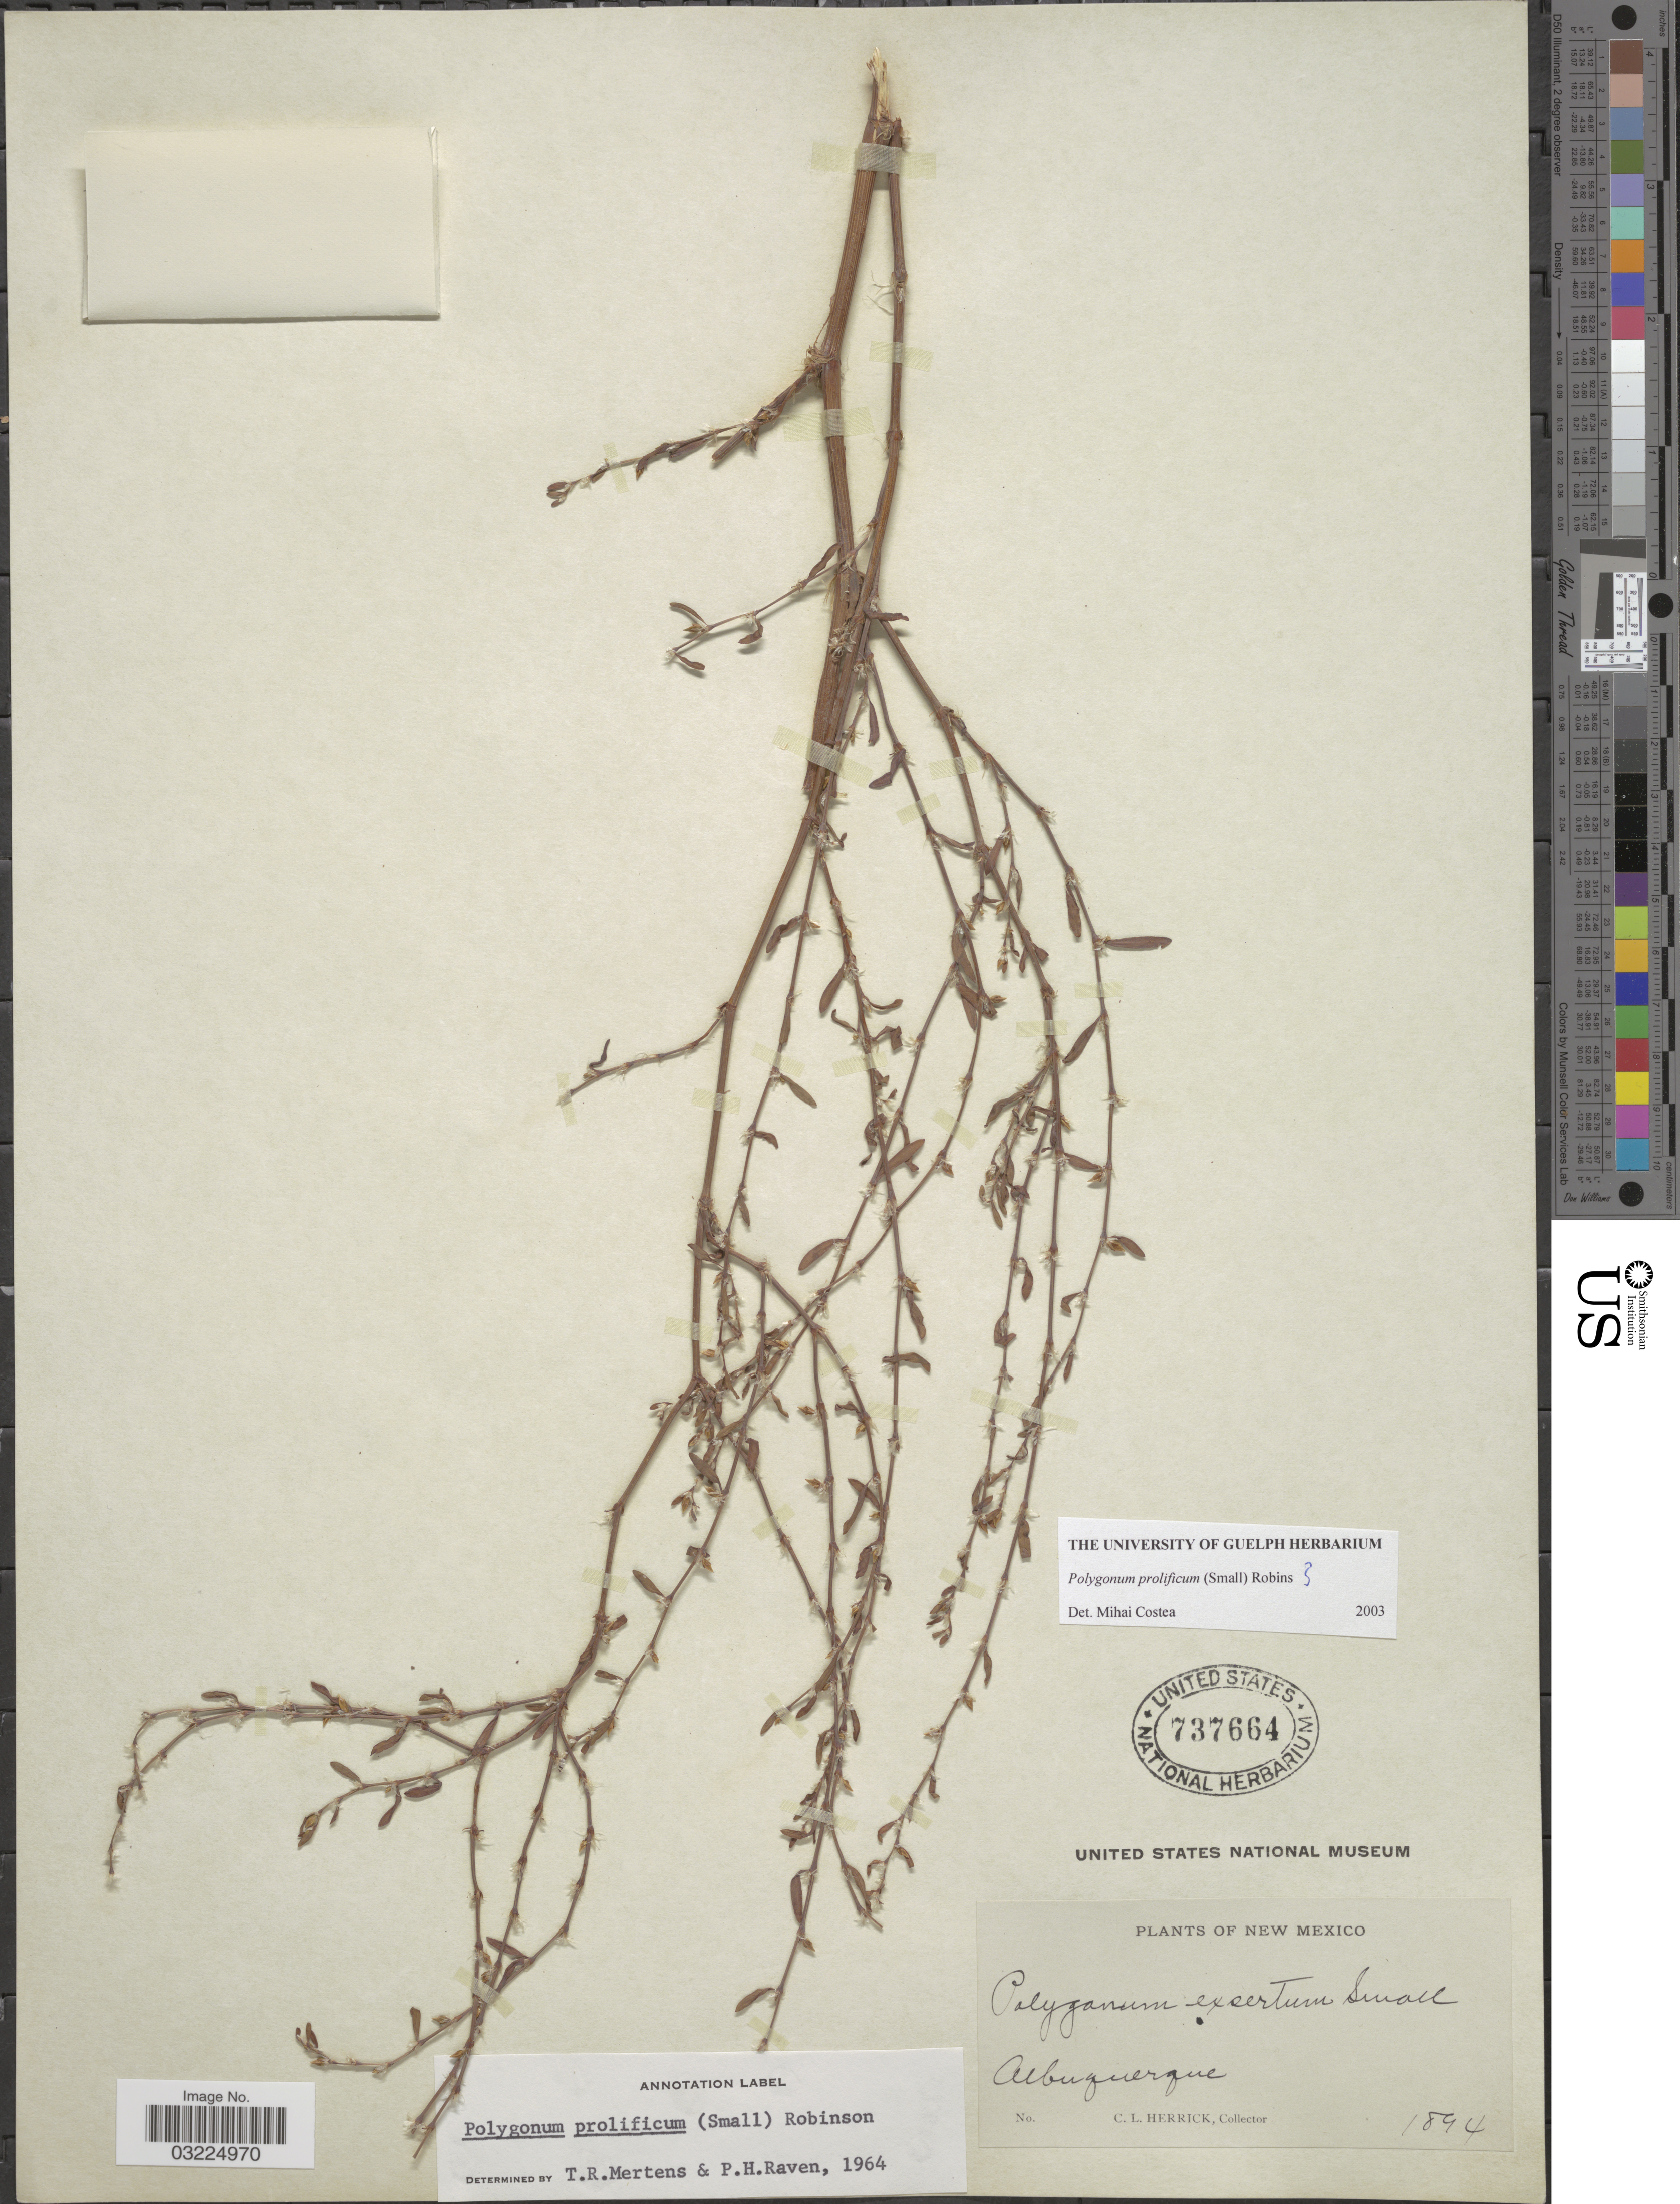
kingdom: Plantae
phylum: Tracheophyta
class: Magnoliopsida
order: Caryophyllales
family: Polygonaceae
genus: Polygonum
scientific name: Polygonum prolificum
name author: (Small) B.L. Rob.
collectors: C. Herrick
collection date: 1894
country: United States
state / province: New Mexico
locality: Albuquerque.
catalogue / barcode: US 737664